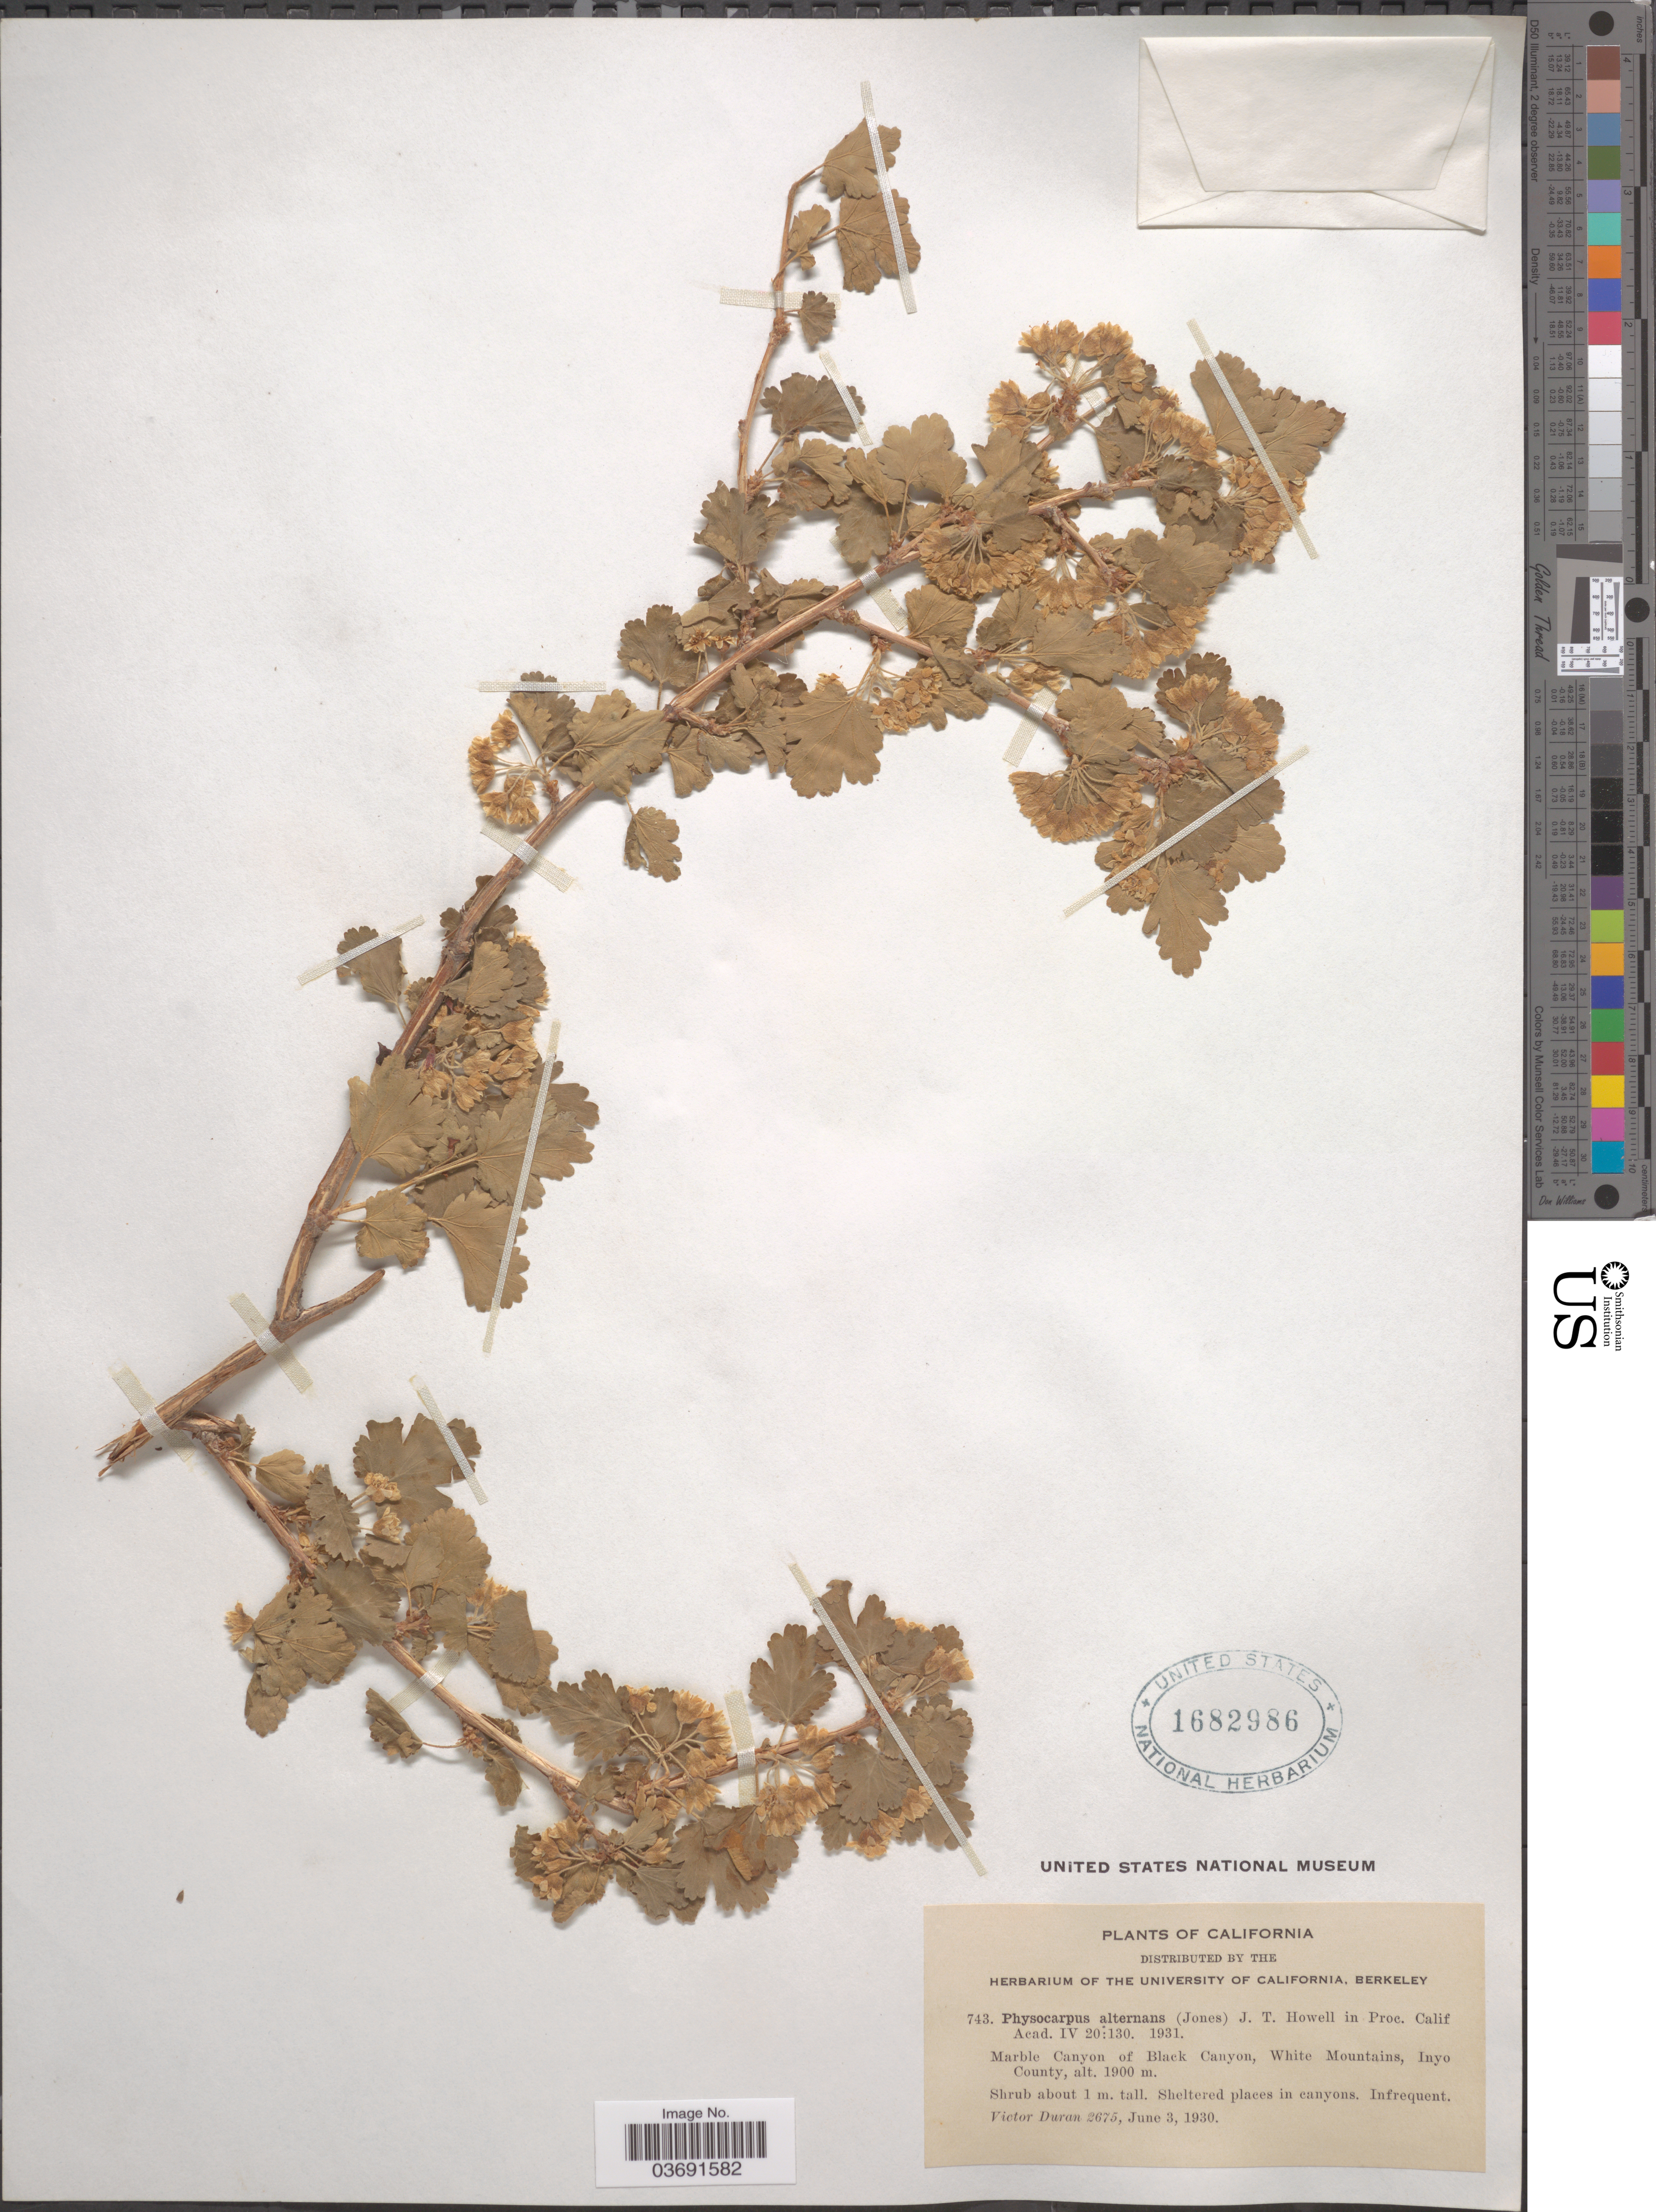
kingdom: Plantae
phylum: Tracheophyta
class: Magnoliopsida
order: Rosales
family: Rosaceae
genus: Physocarpus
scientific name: Physocarpus alternans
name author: (M.E. Jones) J.T. Howell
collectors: V. Duran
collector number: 2675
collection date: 1930-06-03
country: United States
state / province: California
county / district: Inyo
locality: Marble Canyon of Black Canyon, White Mountains, Inyo County.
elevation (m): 1900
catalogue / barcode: US 1682986